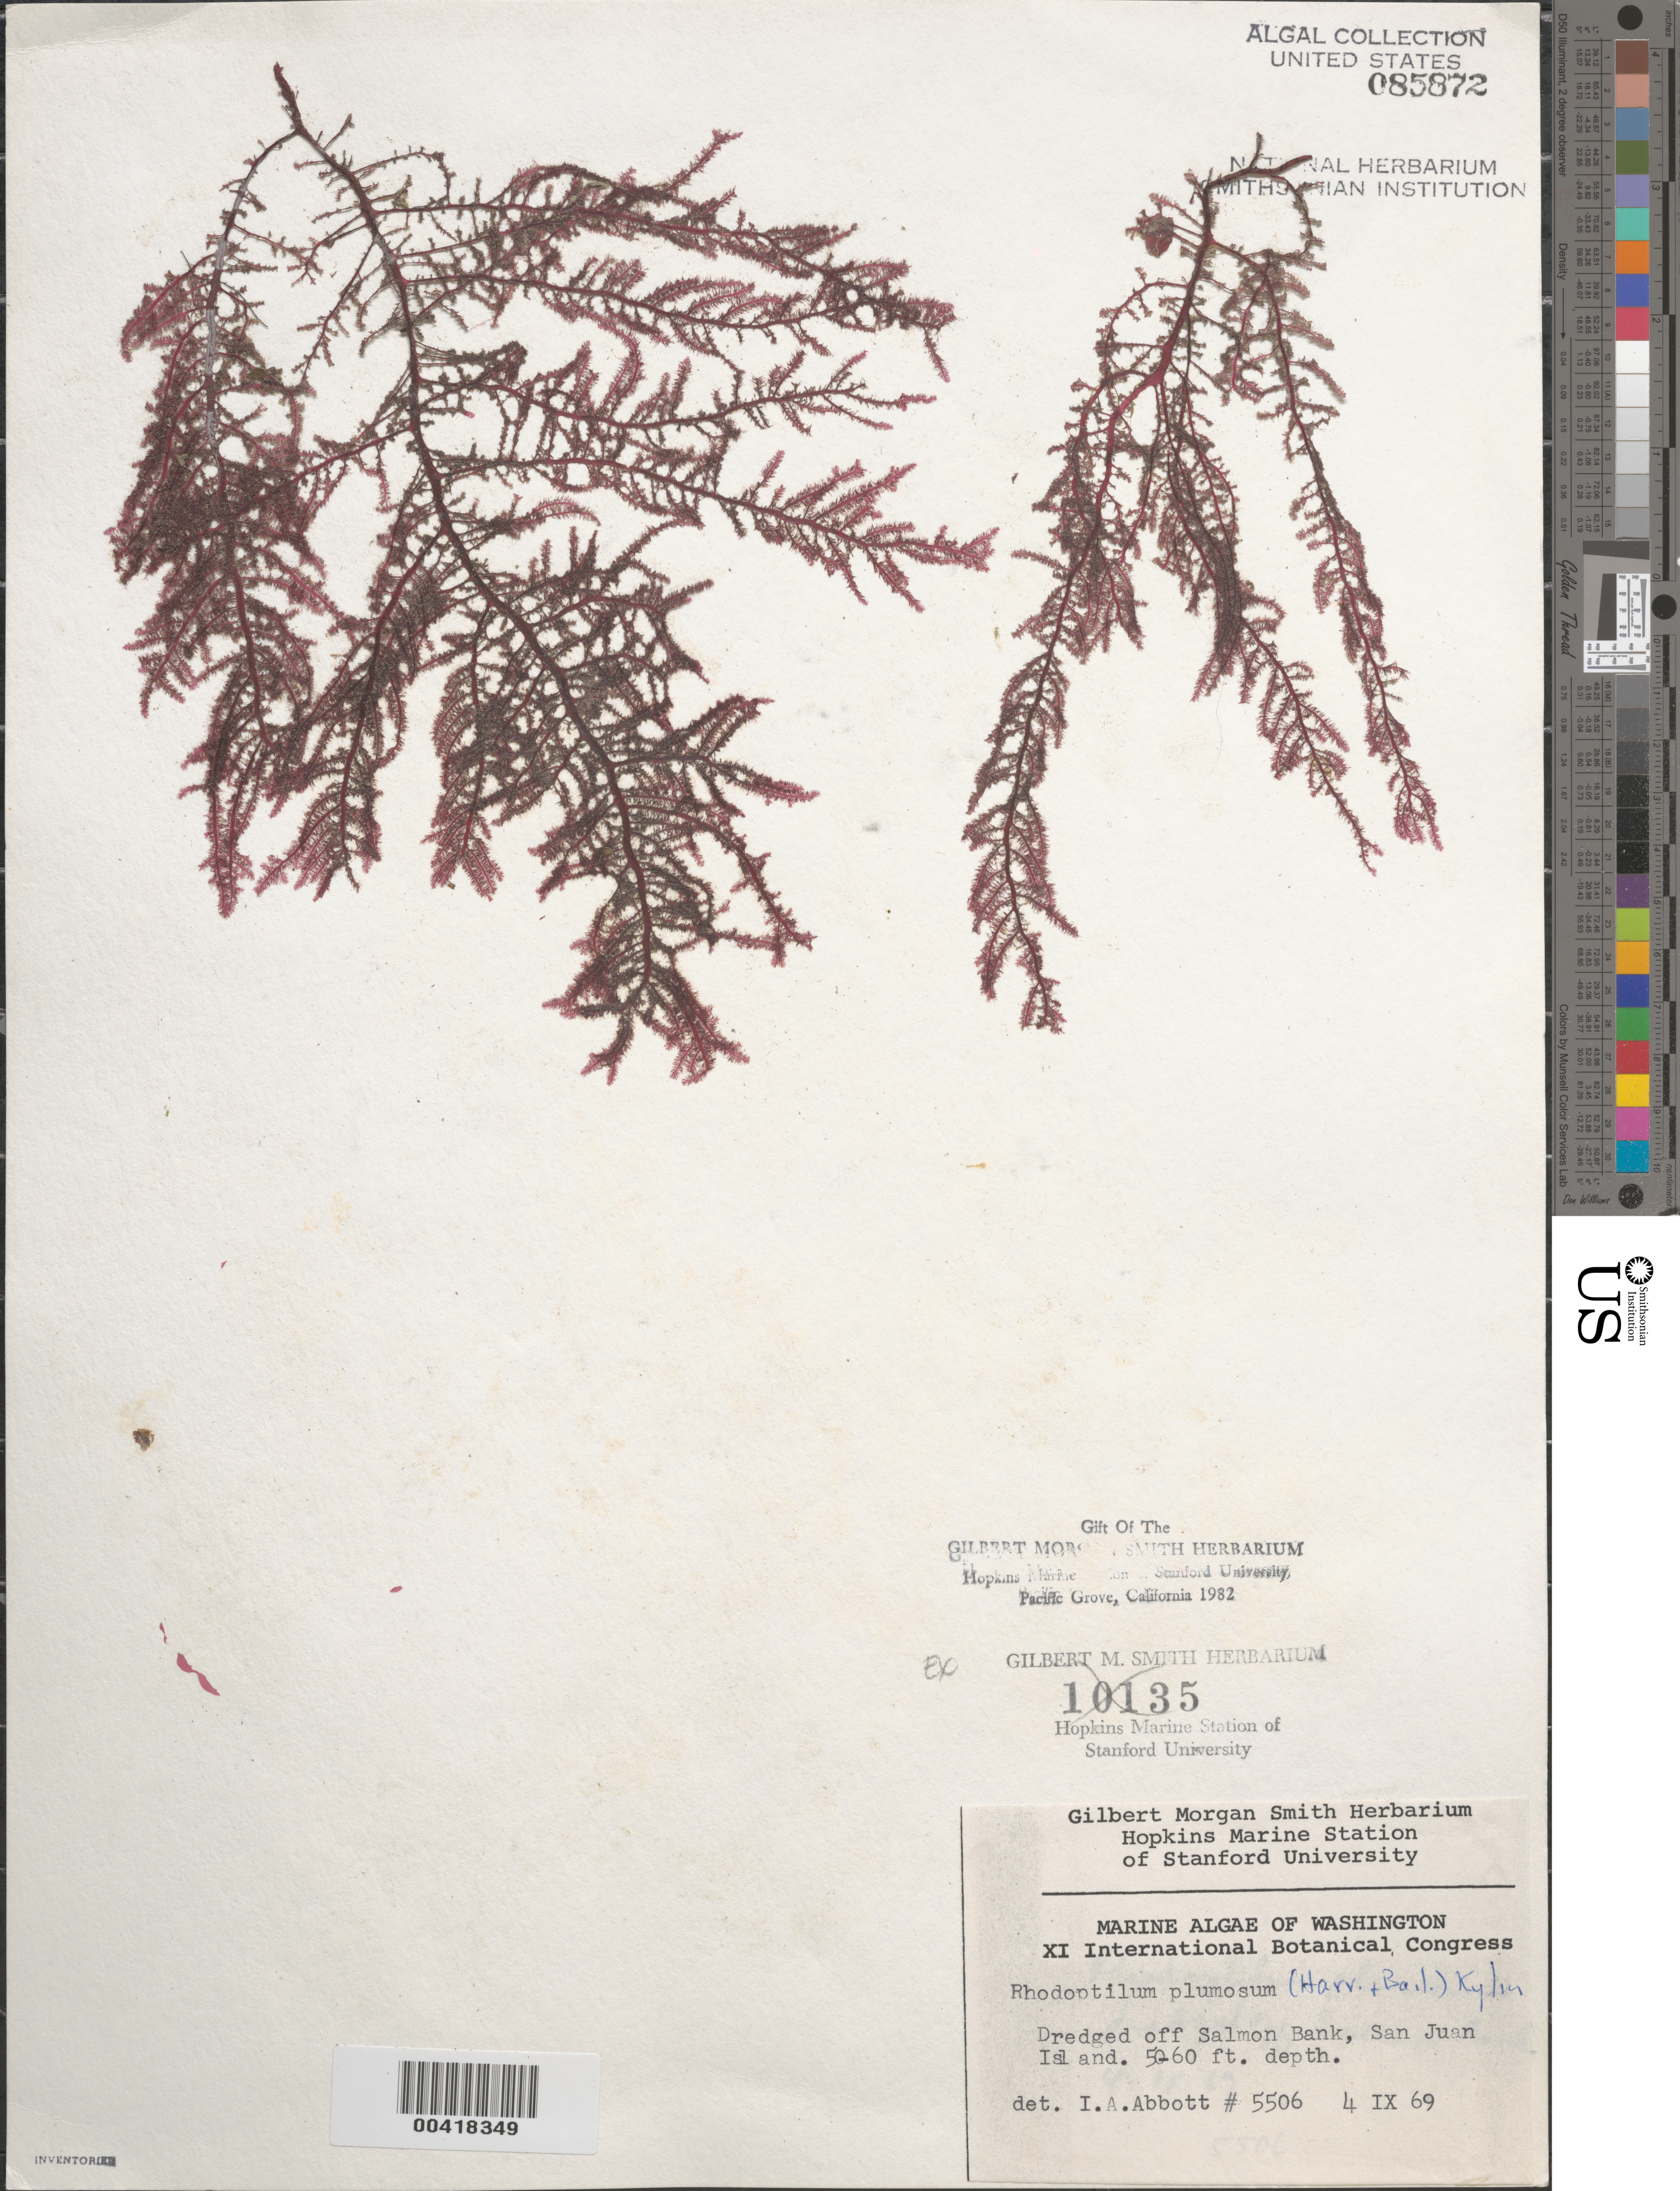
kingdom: Plantae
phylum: Rhodophyta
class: Florideophyceae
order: Ceramiales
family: Dasyaceae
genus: Rhodoptilum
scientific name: Rhodoptilum plumosum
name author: (Harv. & Bail.) Kylin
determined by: Abbott, Isabella A.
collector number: IAA 5506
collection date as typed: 04 Sep 1969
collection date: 1969-09-04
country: United States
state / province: Washington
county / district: San Juan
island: San Juan Island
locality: Off Salmon Bank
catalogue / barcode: US 85872